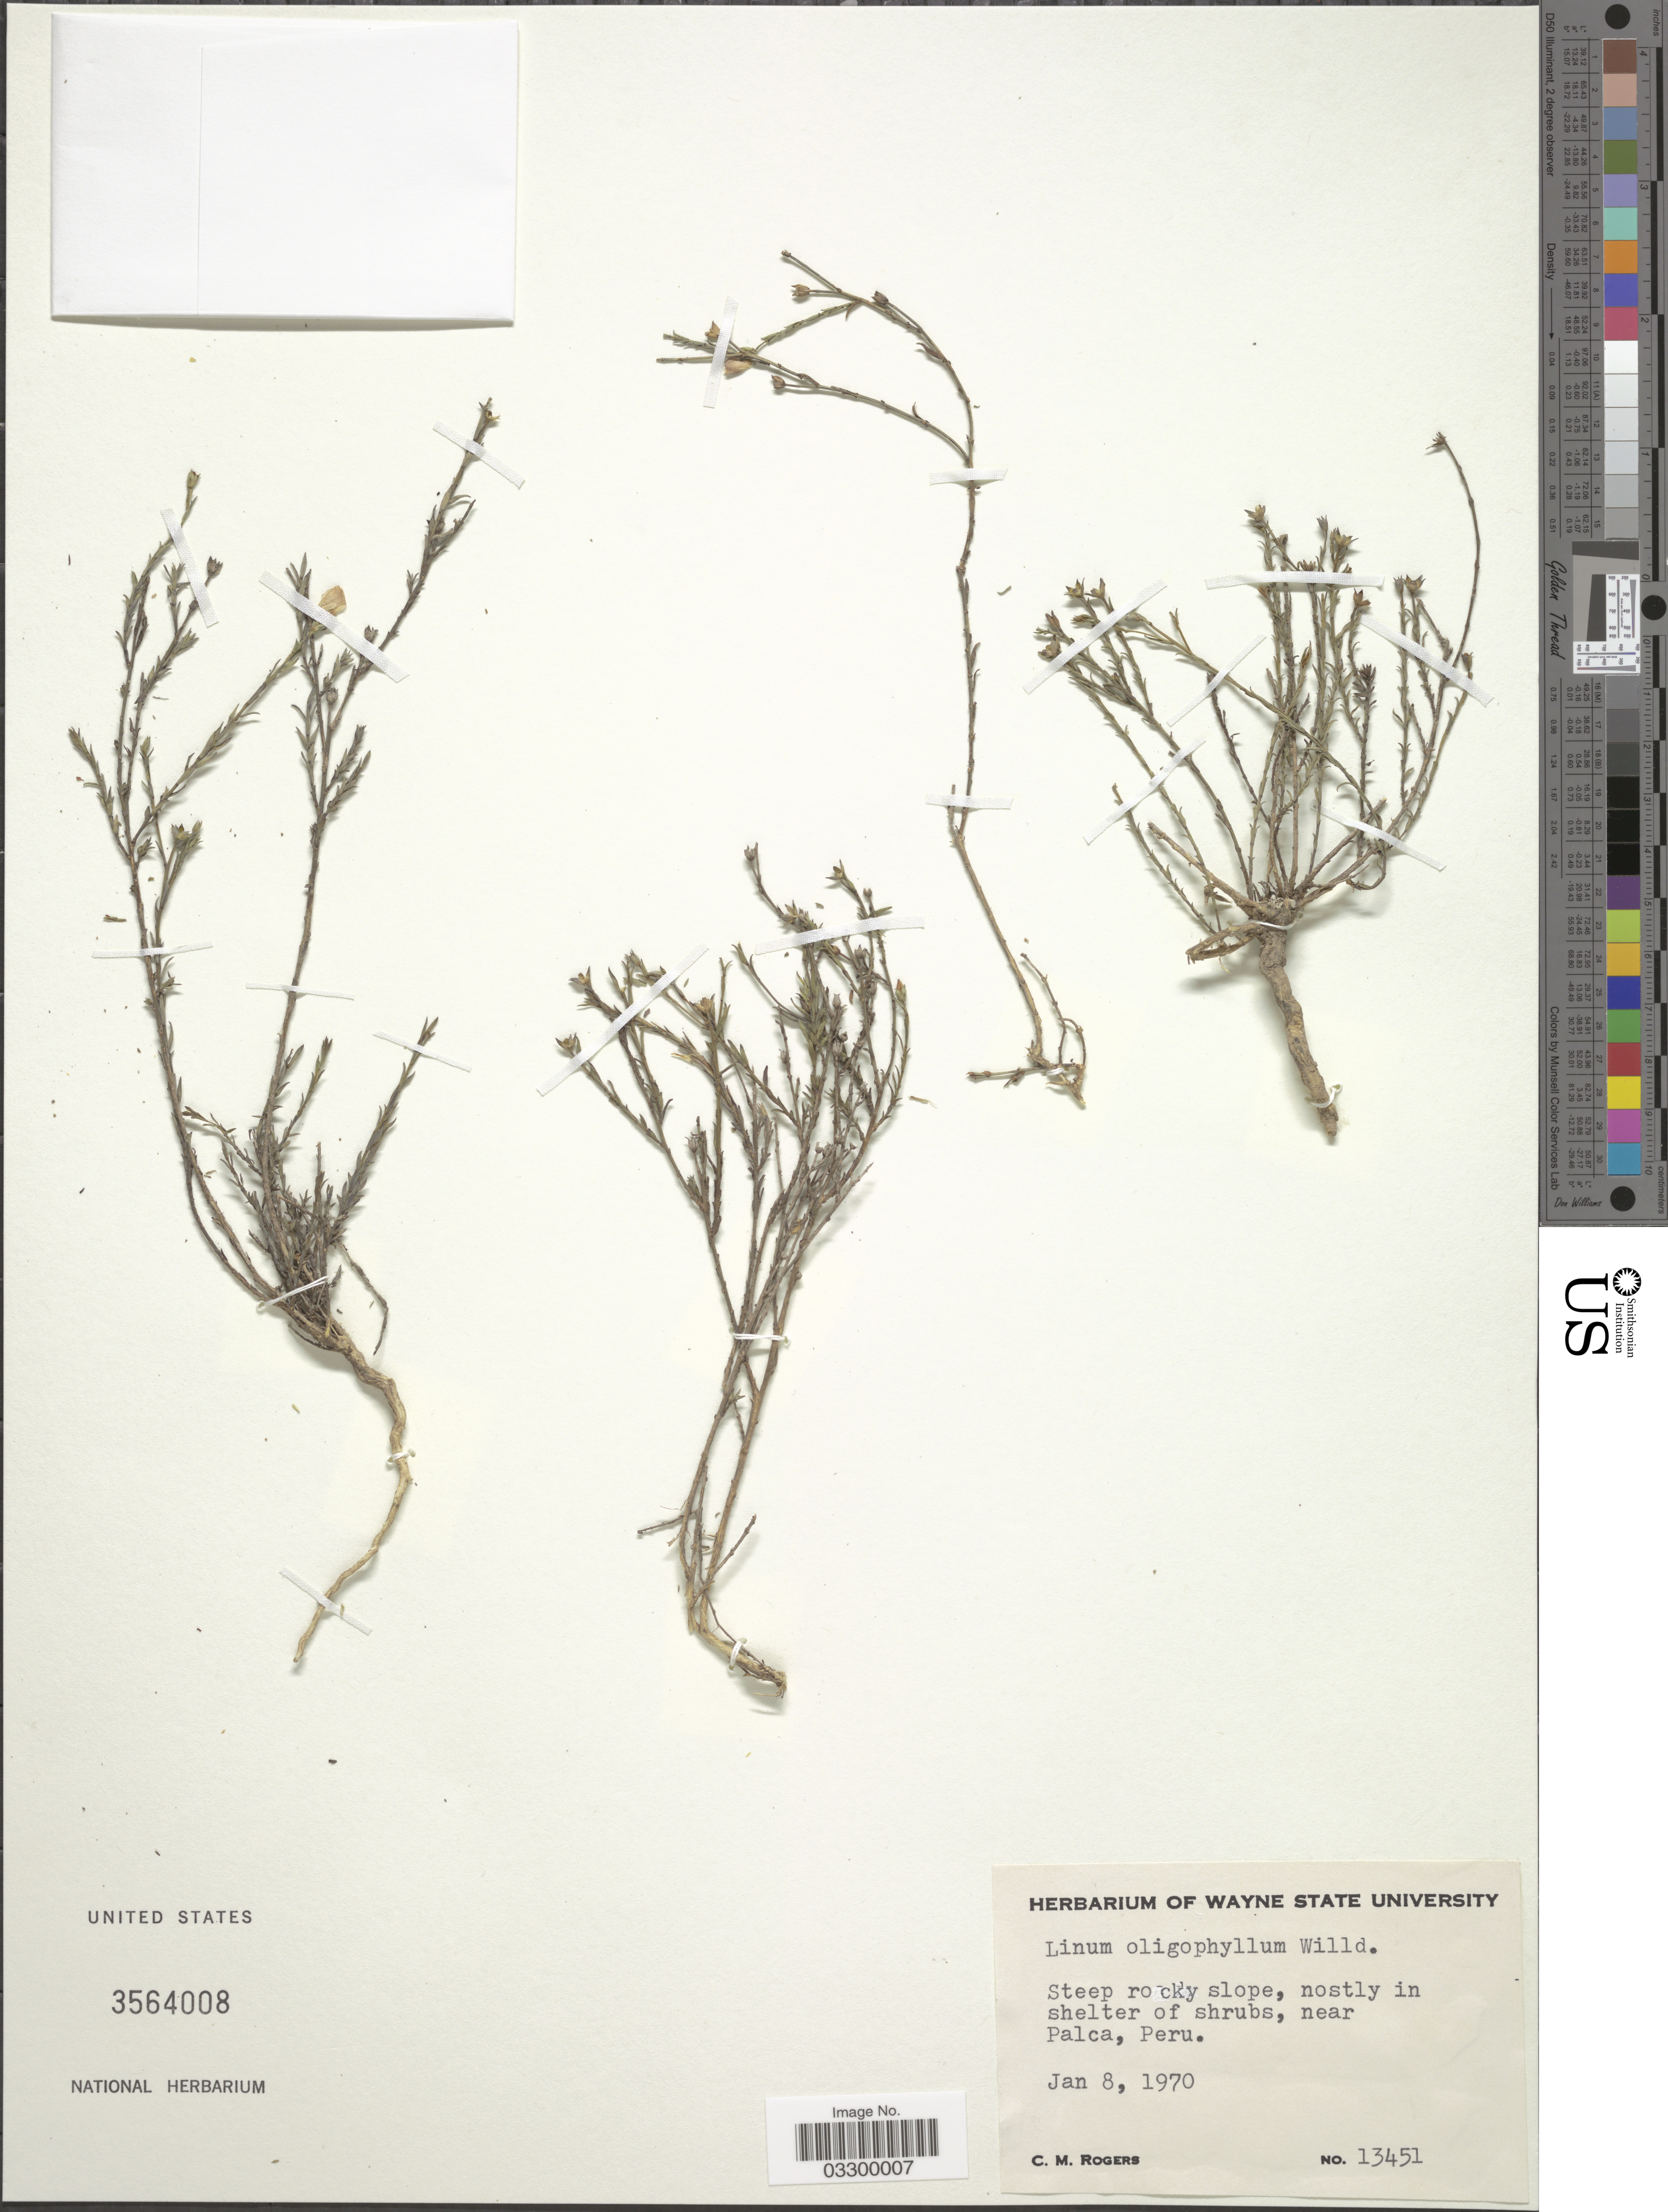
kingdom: Plantae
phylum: Tracheophyta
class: Magnoliopsida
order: Malpighiales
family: Linaceae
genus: Linum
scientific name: Linum oligophyllum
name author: Willd. ex Schult.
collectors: C. M. Rogers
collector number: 13451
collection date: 1970-01-08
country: Peru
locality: Near Palca.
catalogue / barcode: US 3564008